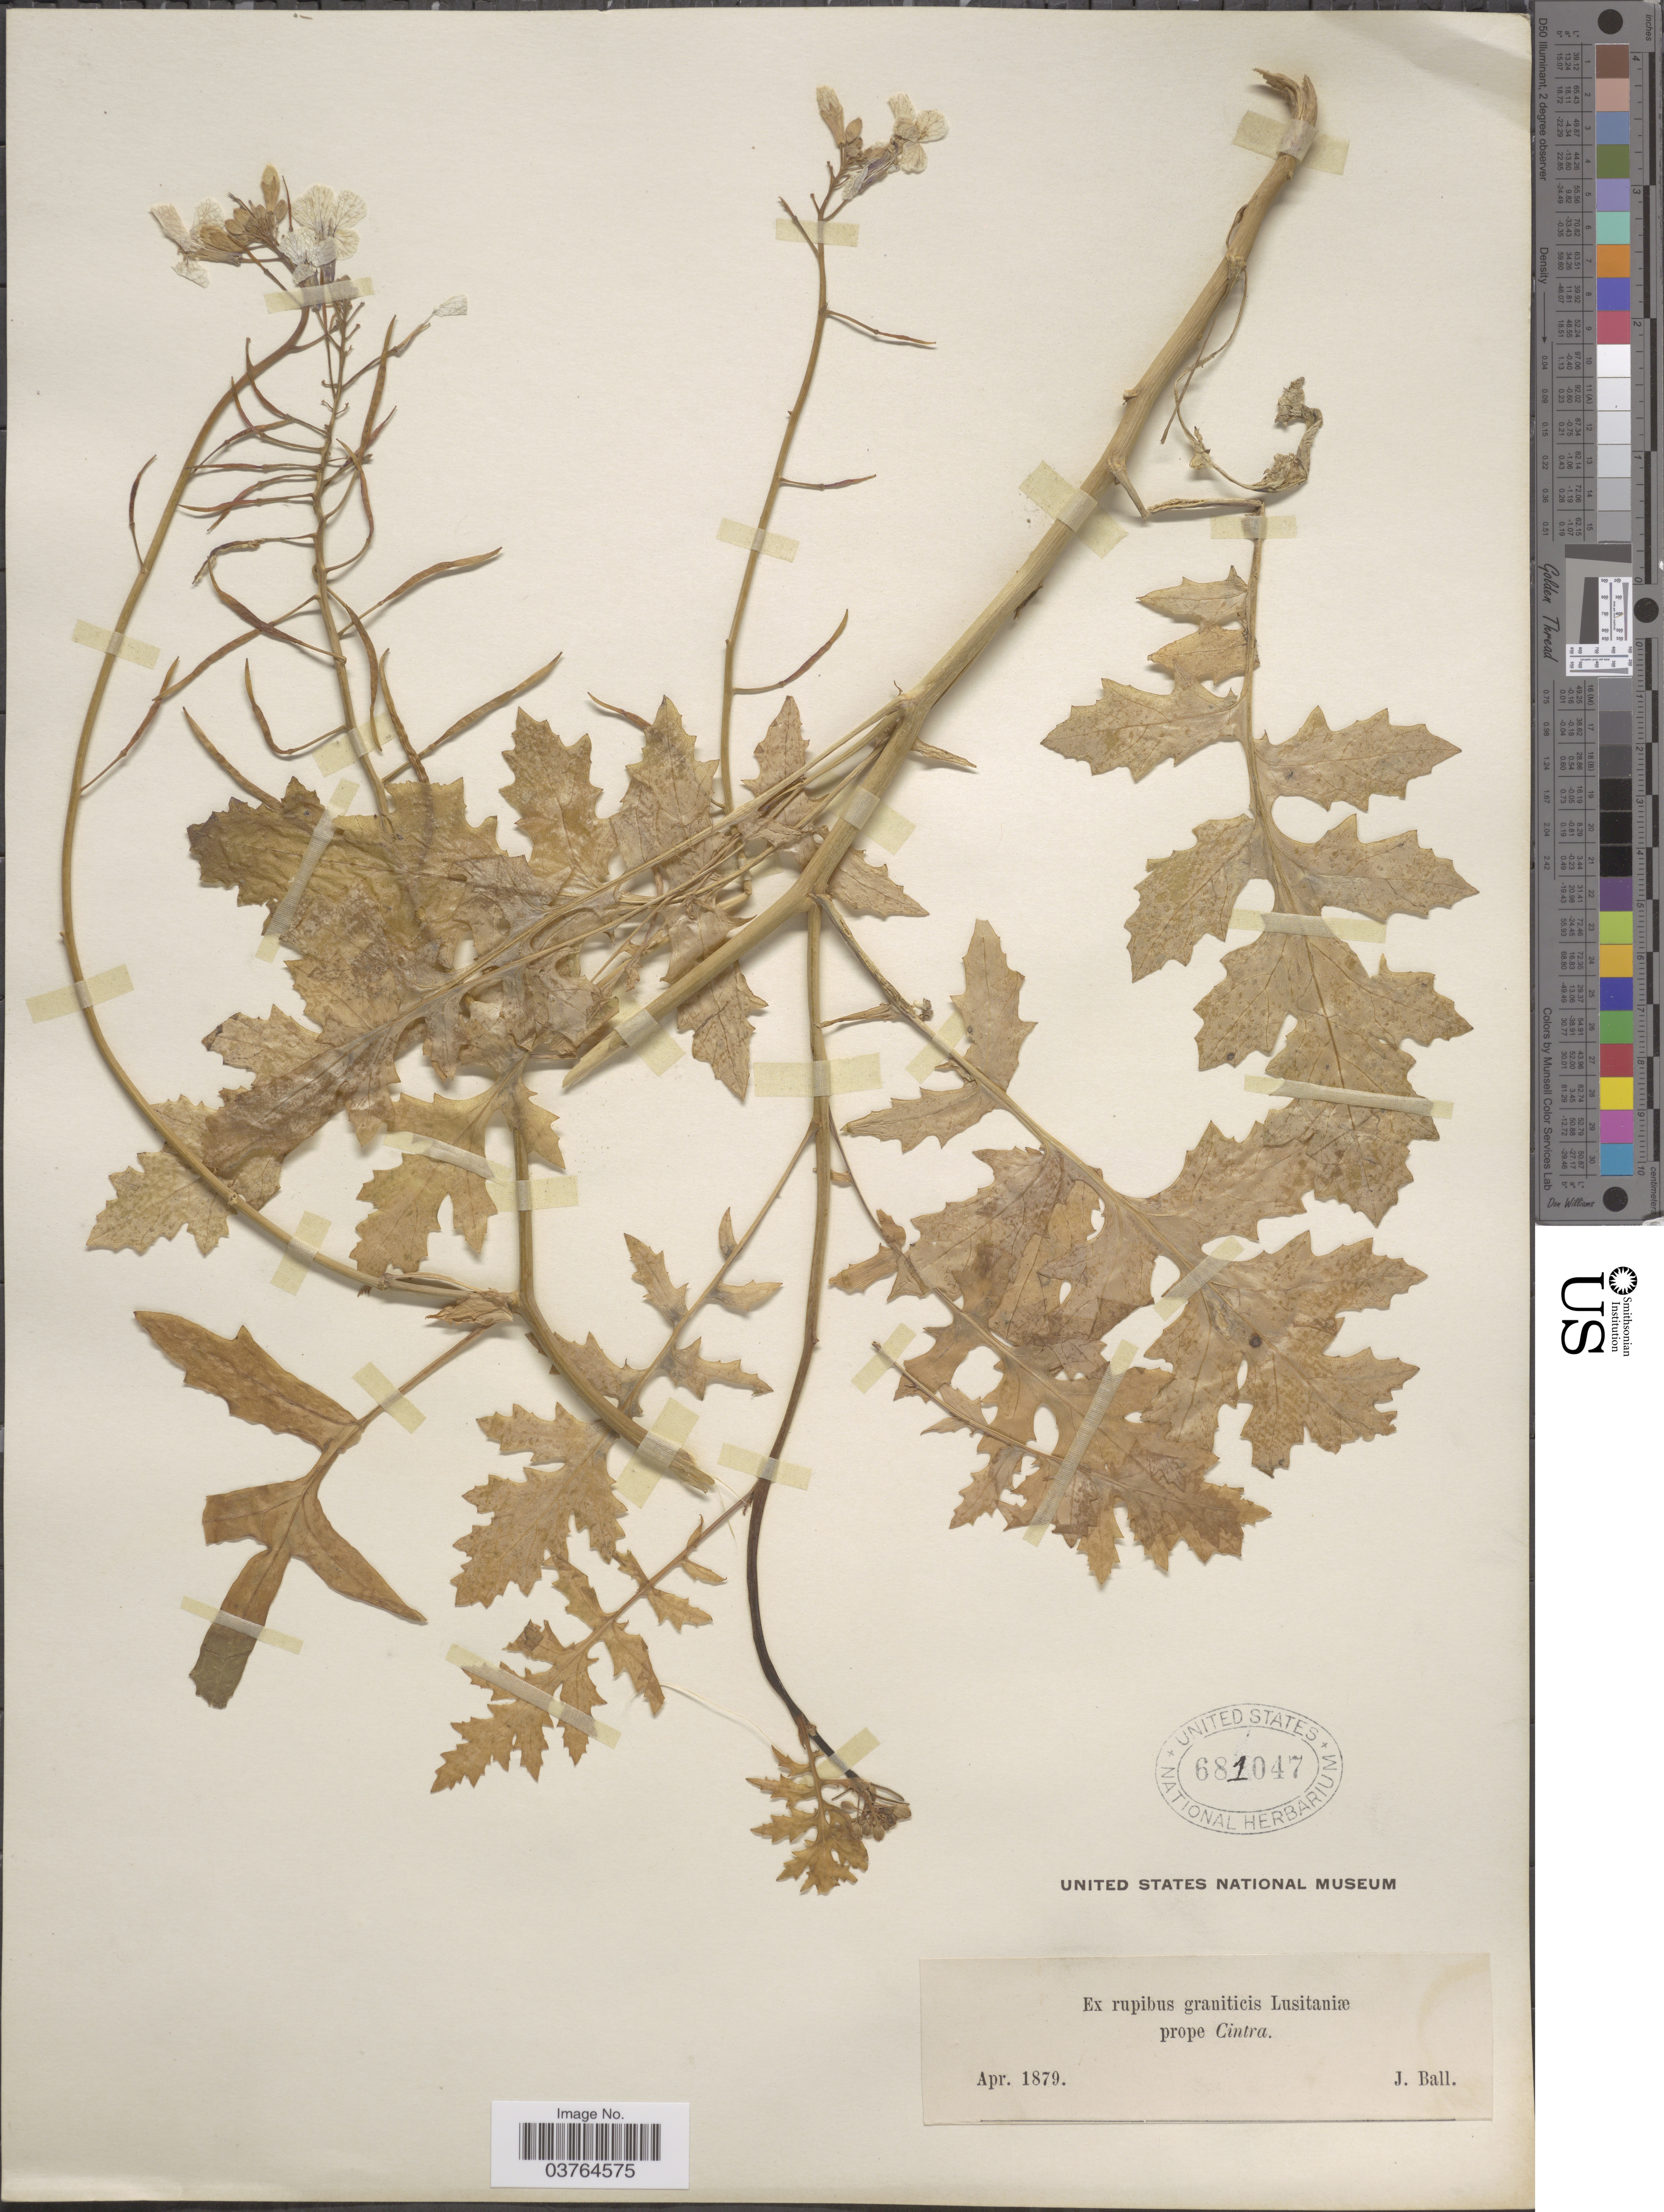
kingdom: Plantae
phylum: Tracheophyta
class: Magnoliopsida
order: Brassicales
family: Brassicaceae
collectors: J. Ball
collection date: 1879-04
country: Portugal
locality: Ex rupibus graniticis Lusitaniæ prope Cintra.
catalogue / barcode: US 681047